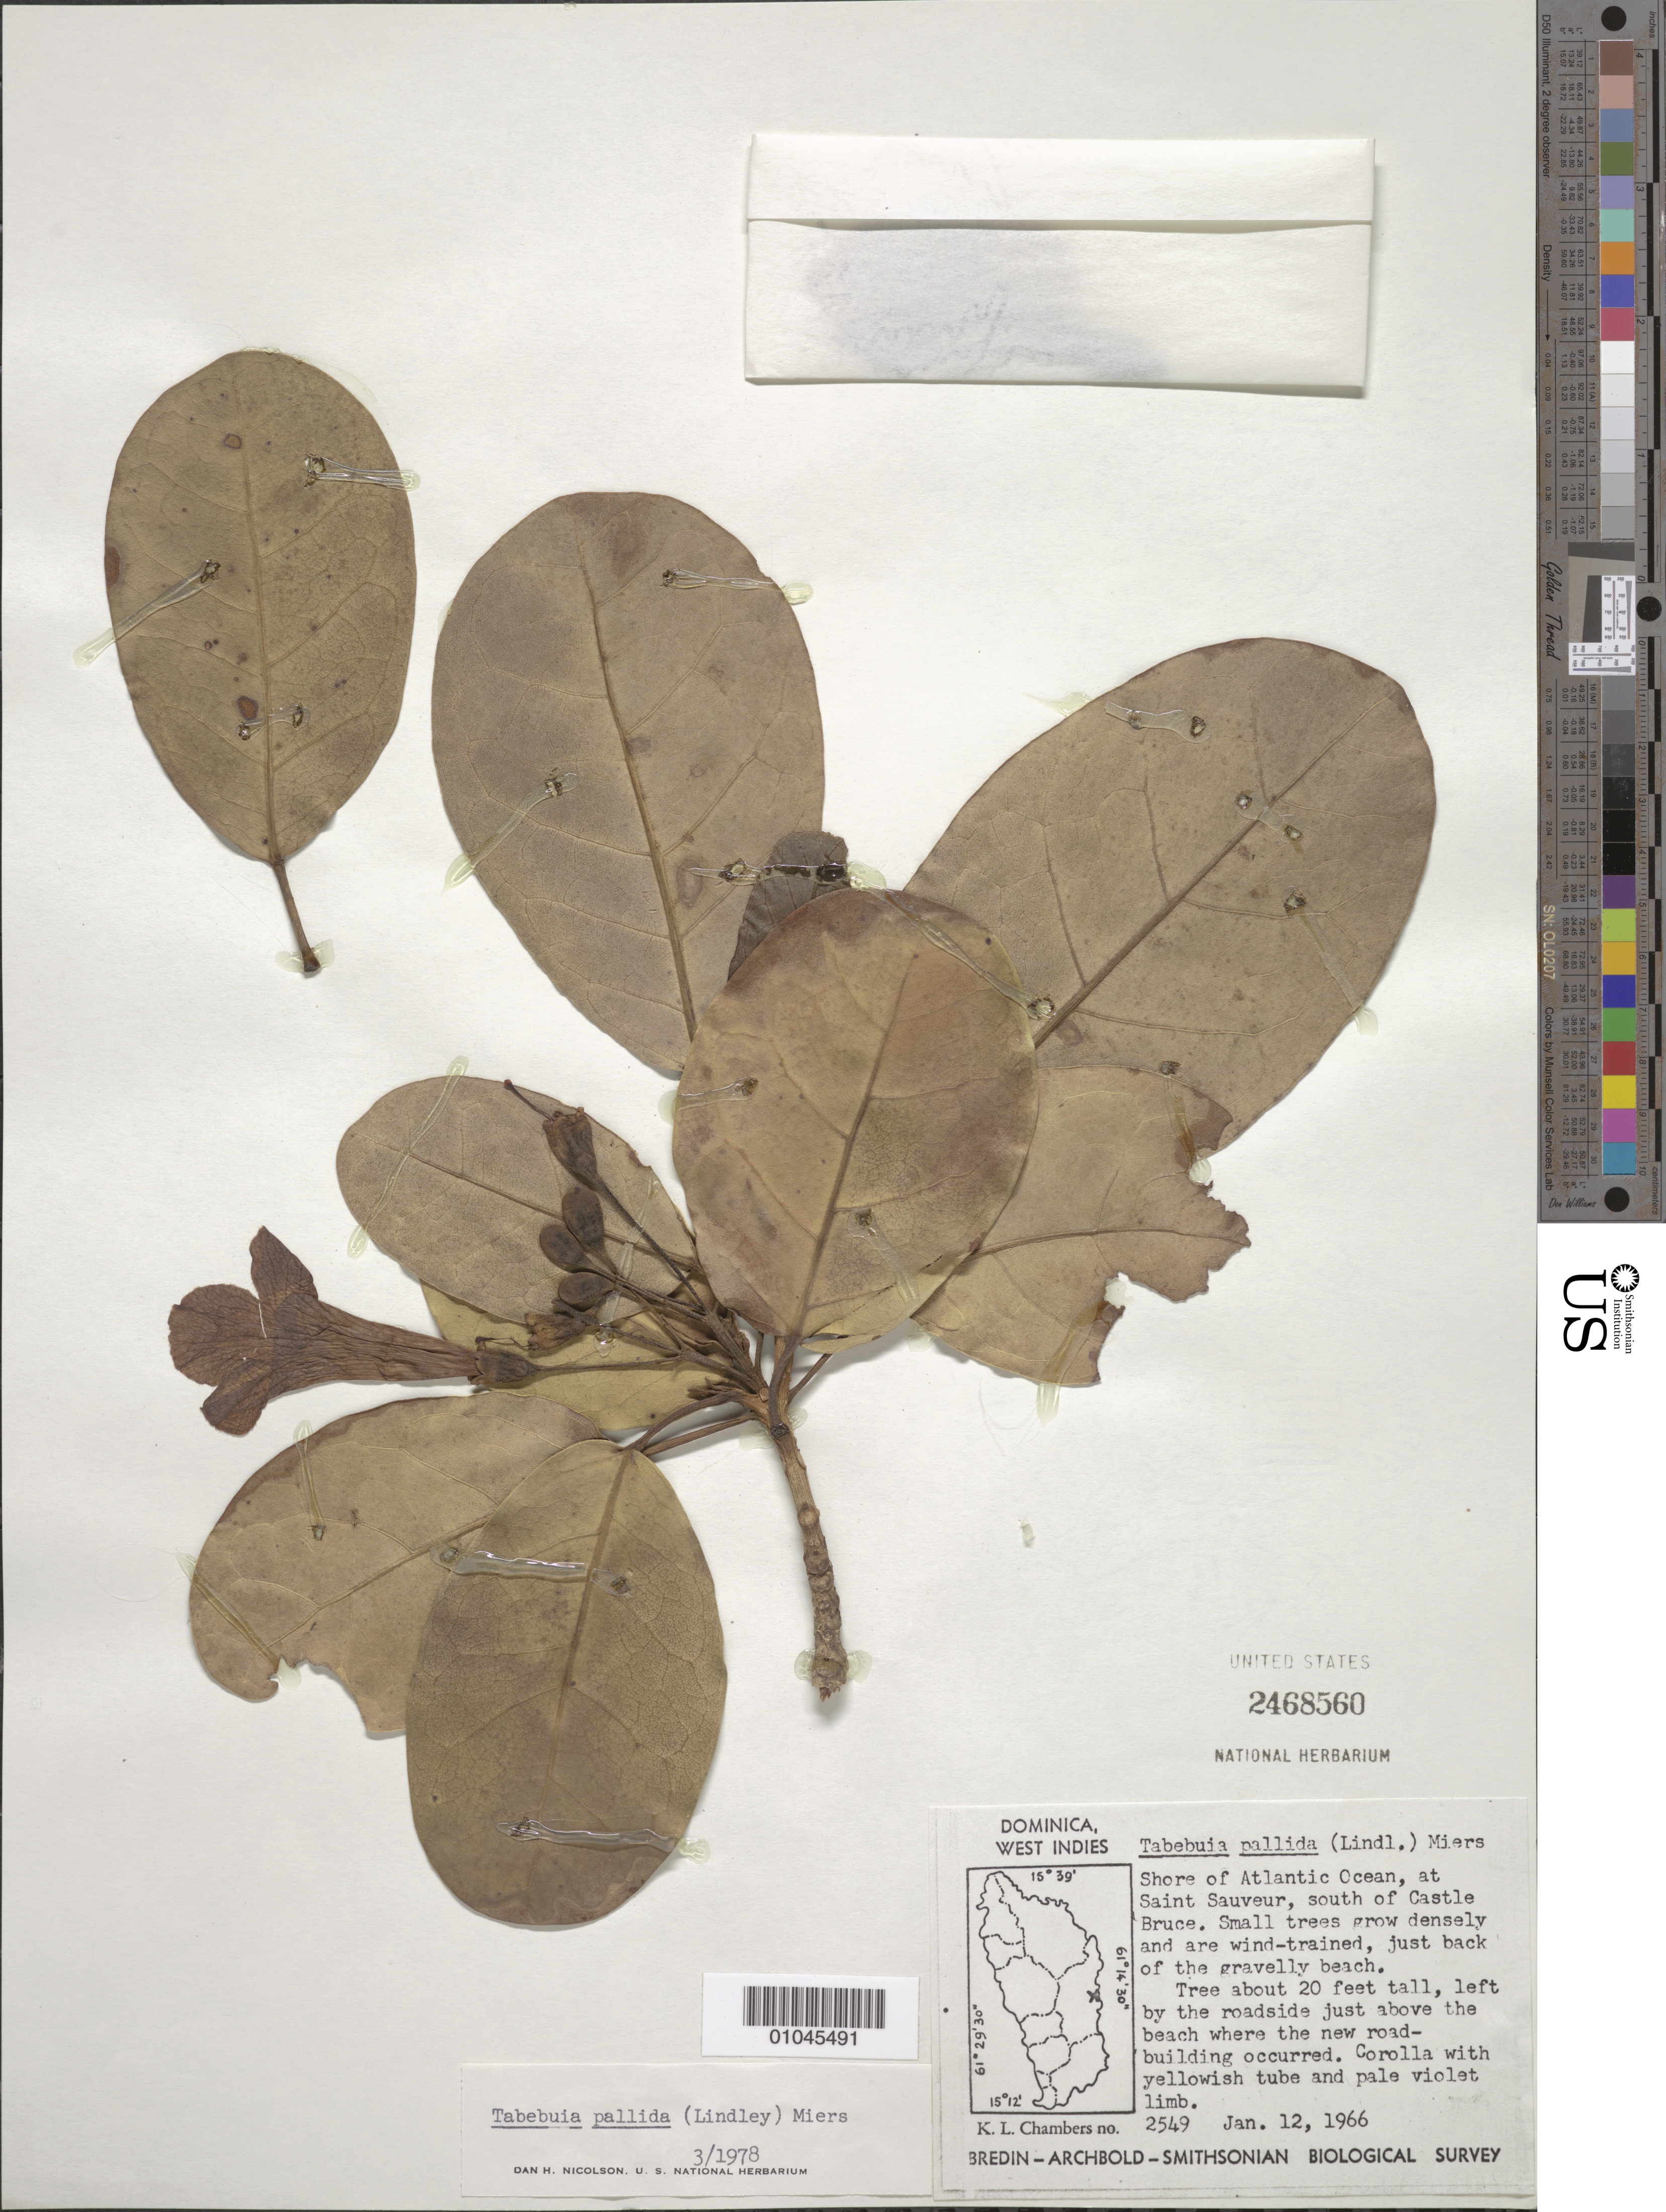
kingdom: Plantae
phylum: Tracheophyta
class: Magnoliopsida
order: Lamiales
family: Bignoniaceae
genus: Tabebuia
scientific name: Tabebuia pallida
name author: (Lindl.) Miers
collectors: K. L. Chambers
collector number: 2549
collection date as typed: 12 Jan 1966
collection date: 1966-01-12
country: Dominica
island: Dominica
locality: Shore of Atlantic Ocean, at Saint Sauveur, south of Castle Bruce. Small trees grow densely and are wind-trained, just back of the gravelly beach.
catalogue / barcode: US 2468560